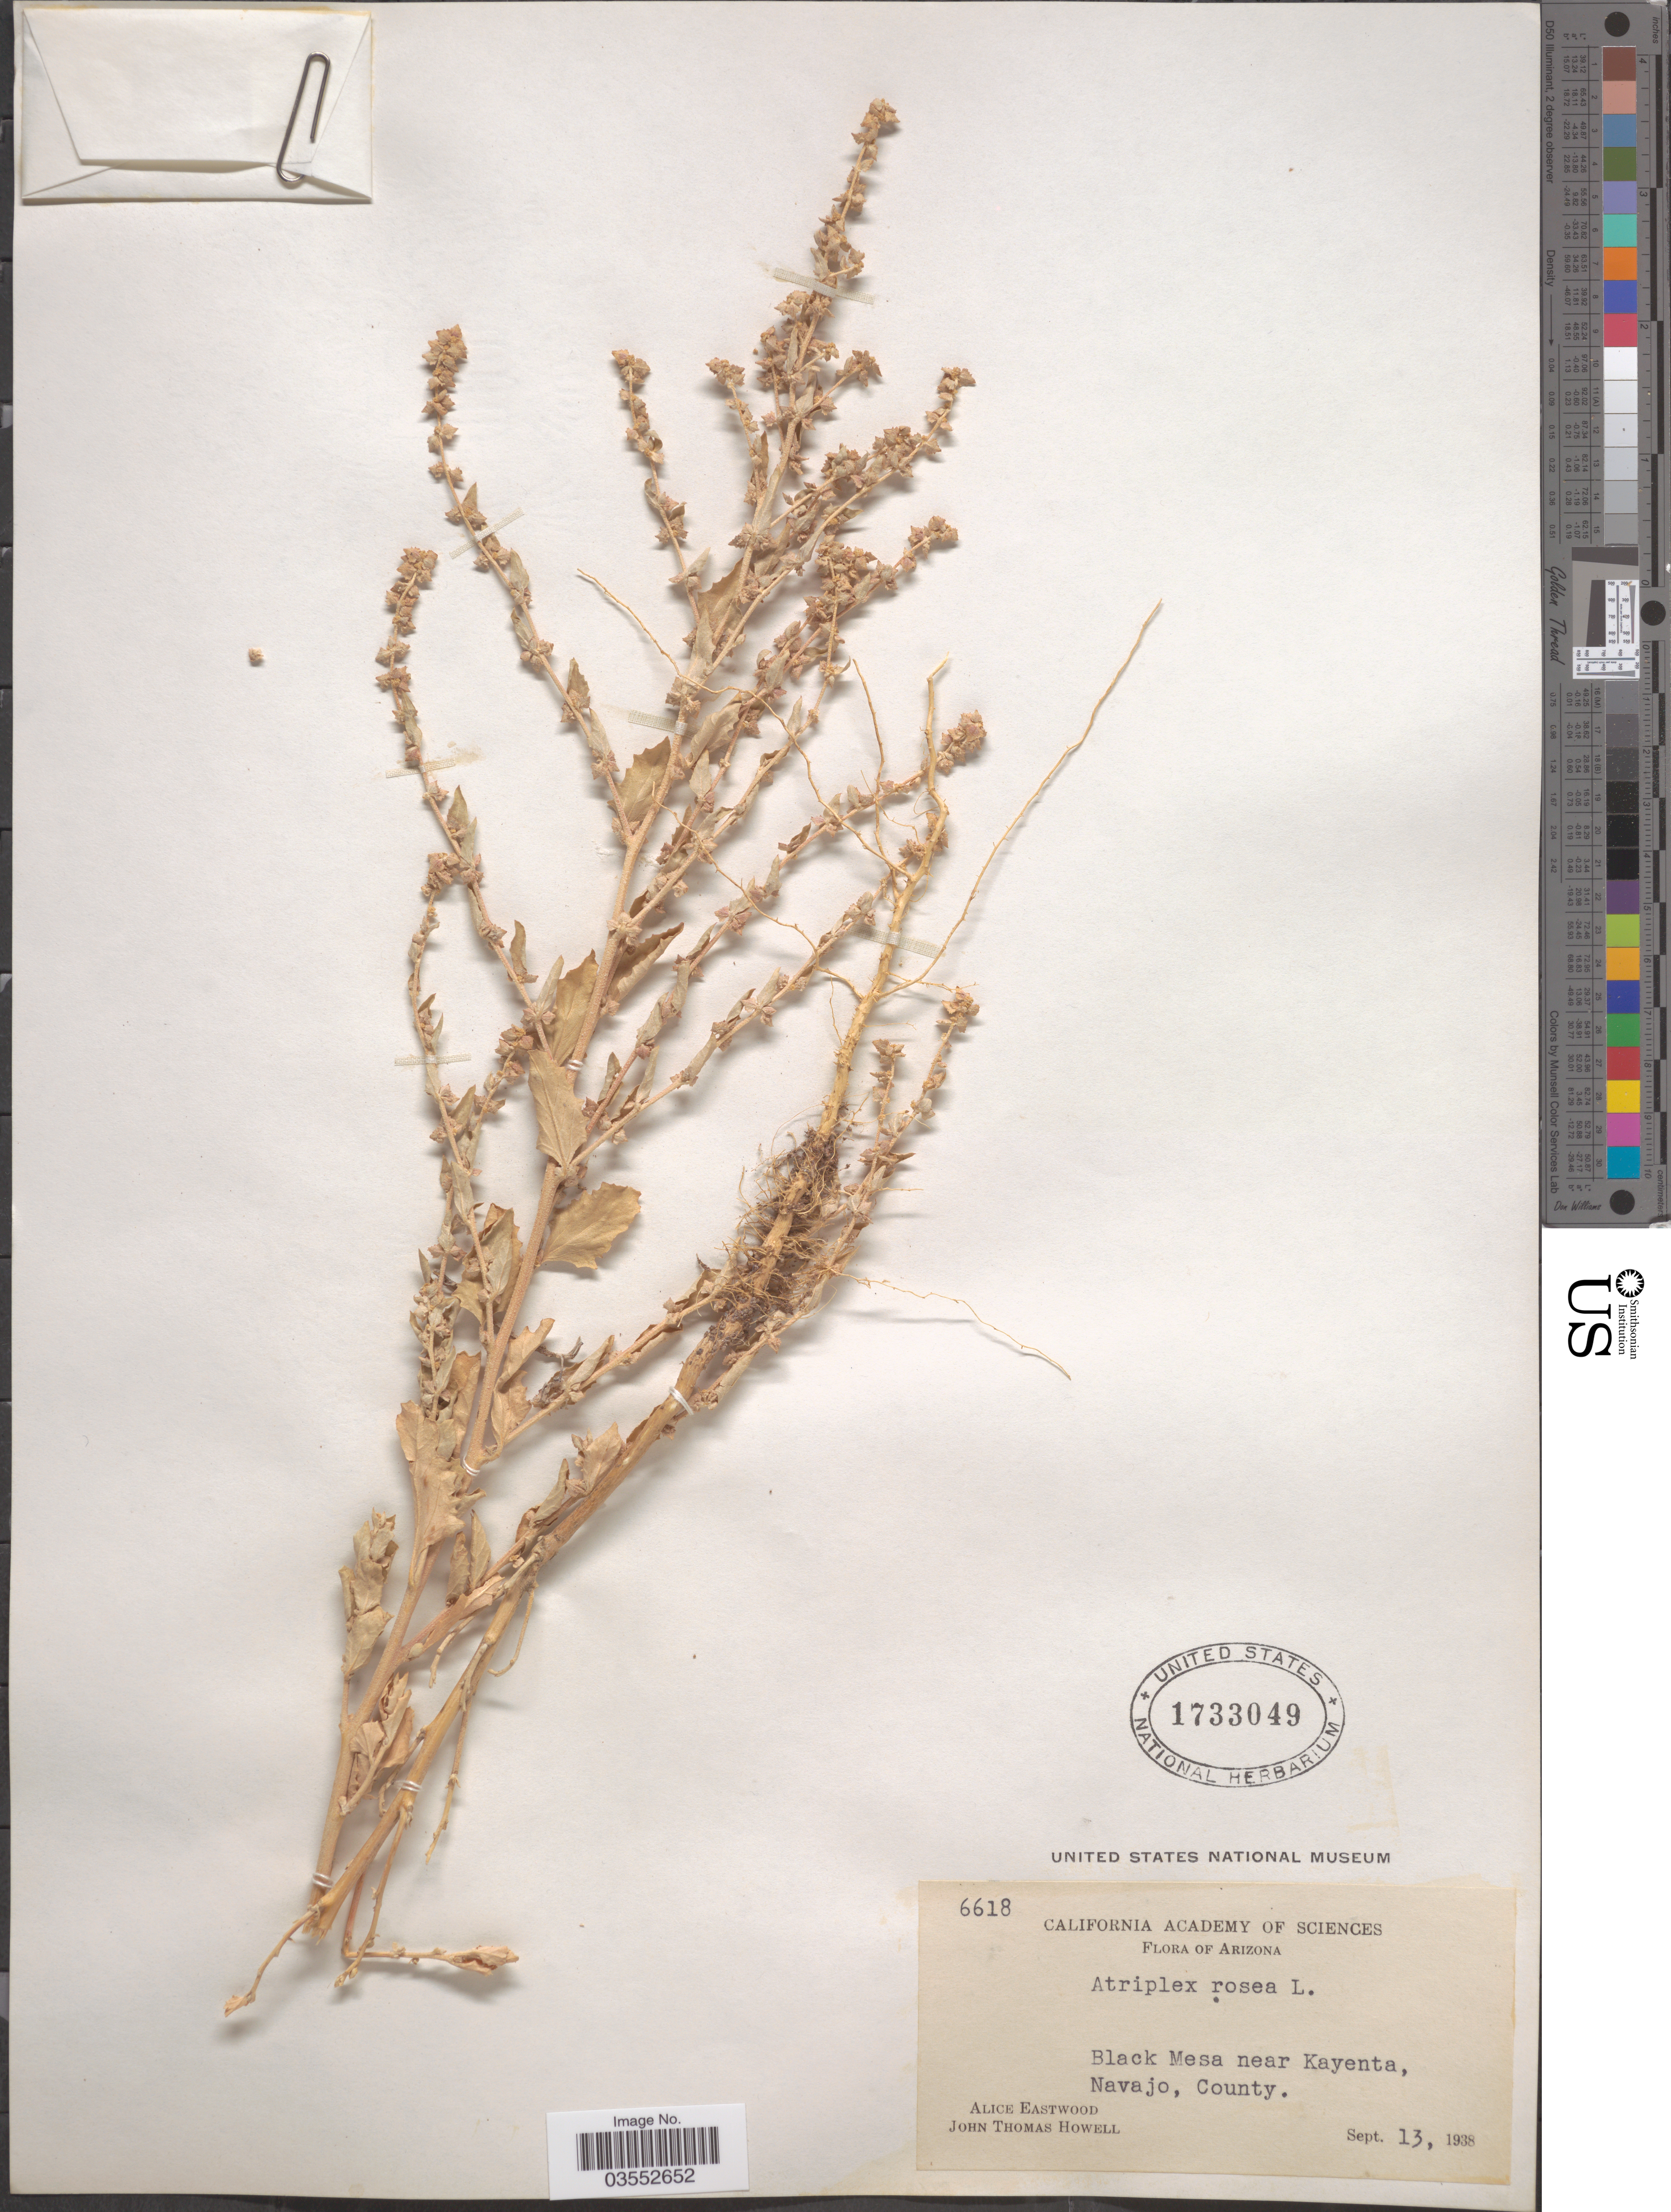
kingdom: Plantae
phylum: Tracheophyta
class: Magnoliopsida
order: Caryophyllales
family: Amaranthaceae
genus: Atriplex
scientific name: Atriplex rosea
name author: L.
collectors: A. Eastwood & J. T. Howell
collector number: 6618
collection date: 1938-09-13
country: United States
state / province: Arizona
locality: Black Mesa near Kayenta, Navajo, County.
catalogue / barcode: US 1733049